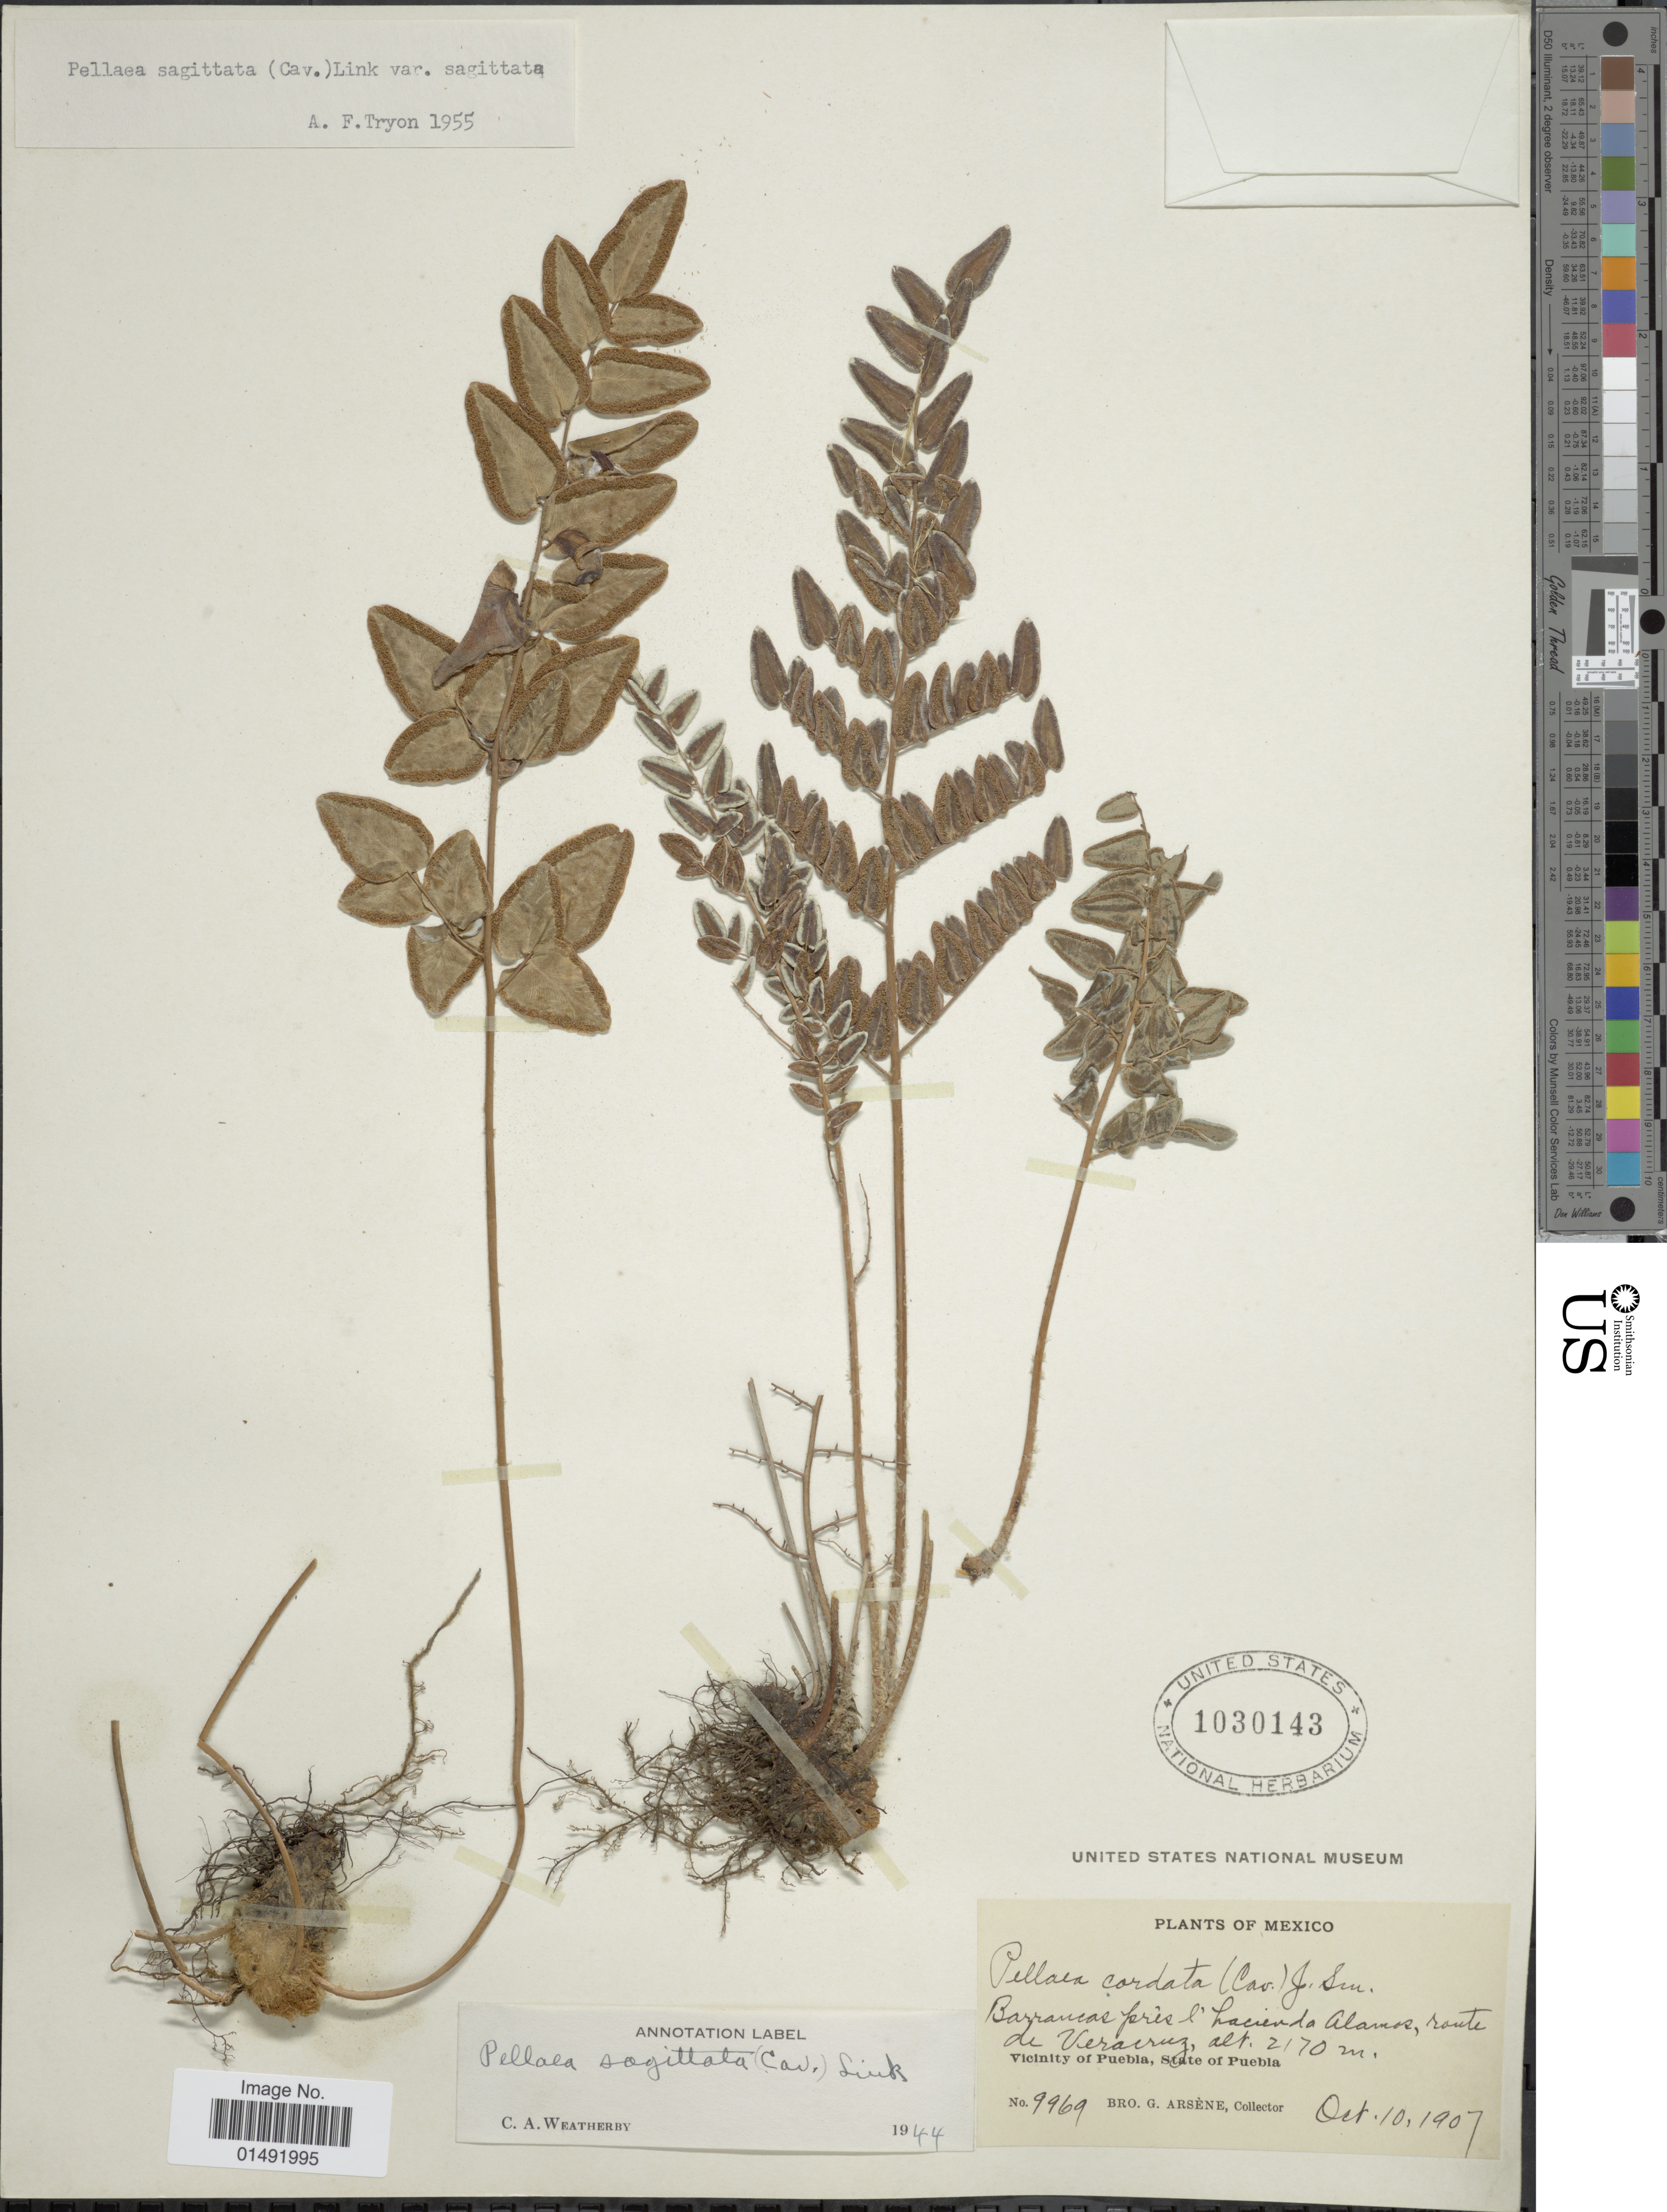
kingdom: Plantae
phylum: Tracheophyta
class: Polypodiopsida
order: Polypodiales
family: Pteridaceae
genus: Pellaea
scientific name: Pellaea sagittata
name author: (Cav.) Link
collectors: Bro. G. Arsène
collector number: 9969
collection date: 1907-10-10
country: Mexico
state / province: Puebla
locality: Barranca près l'hacienda Alamos, route de Veracruz, Vicinity of Puebla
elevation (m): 2170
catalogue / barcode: US 1030143